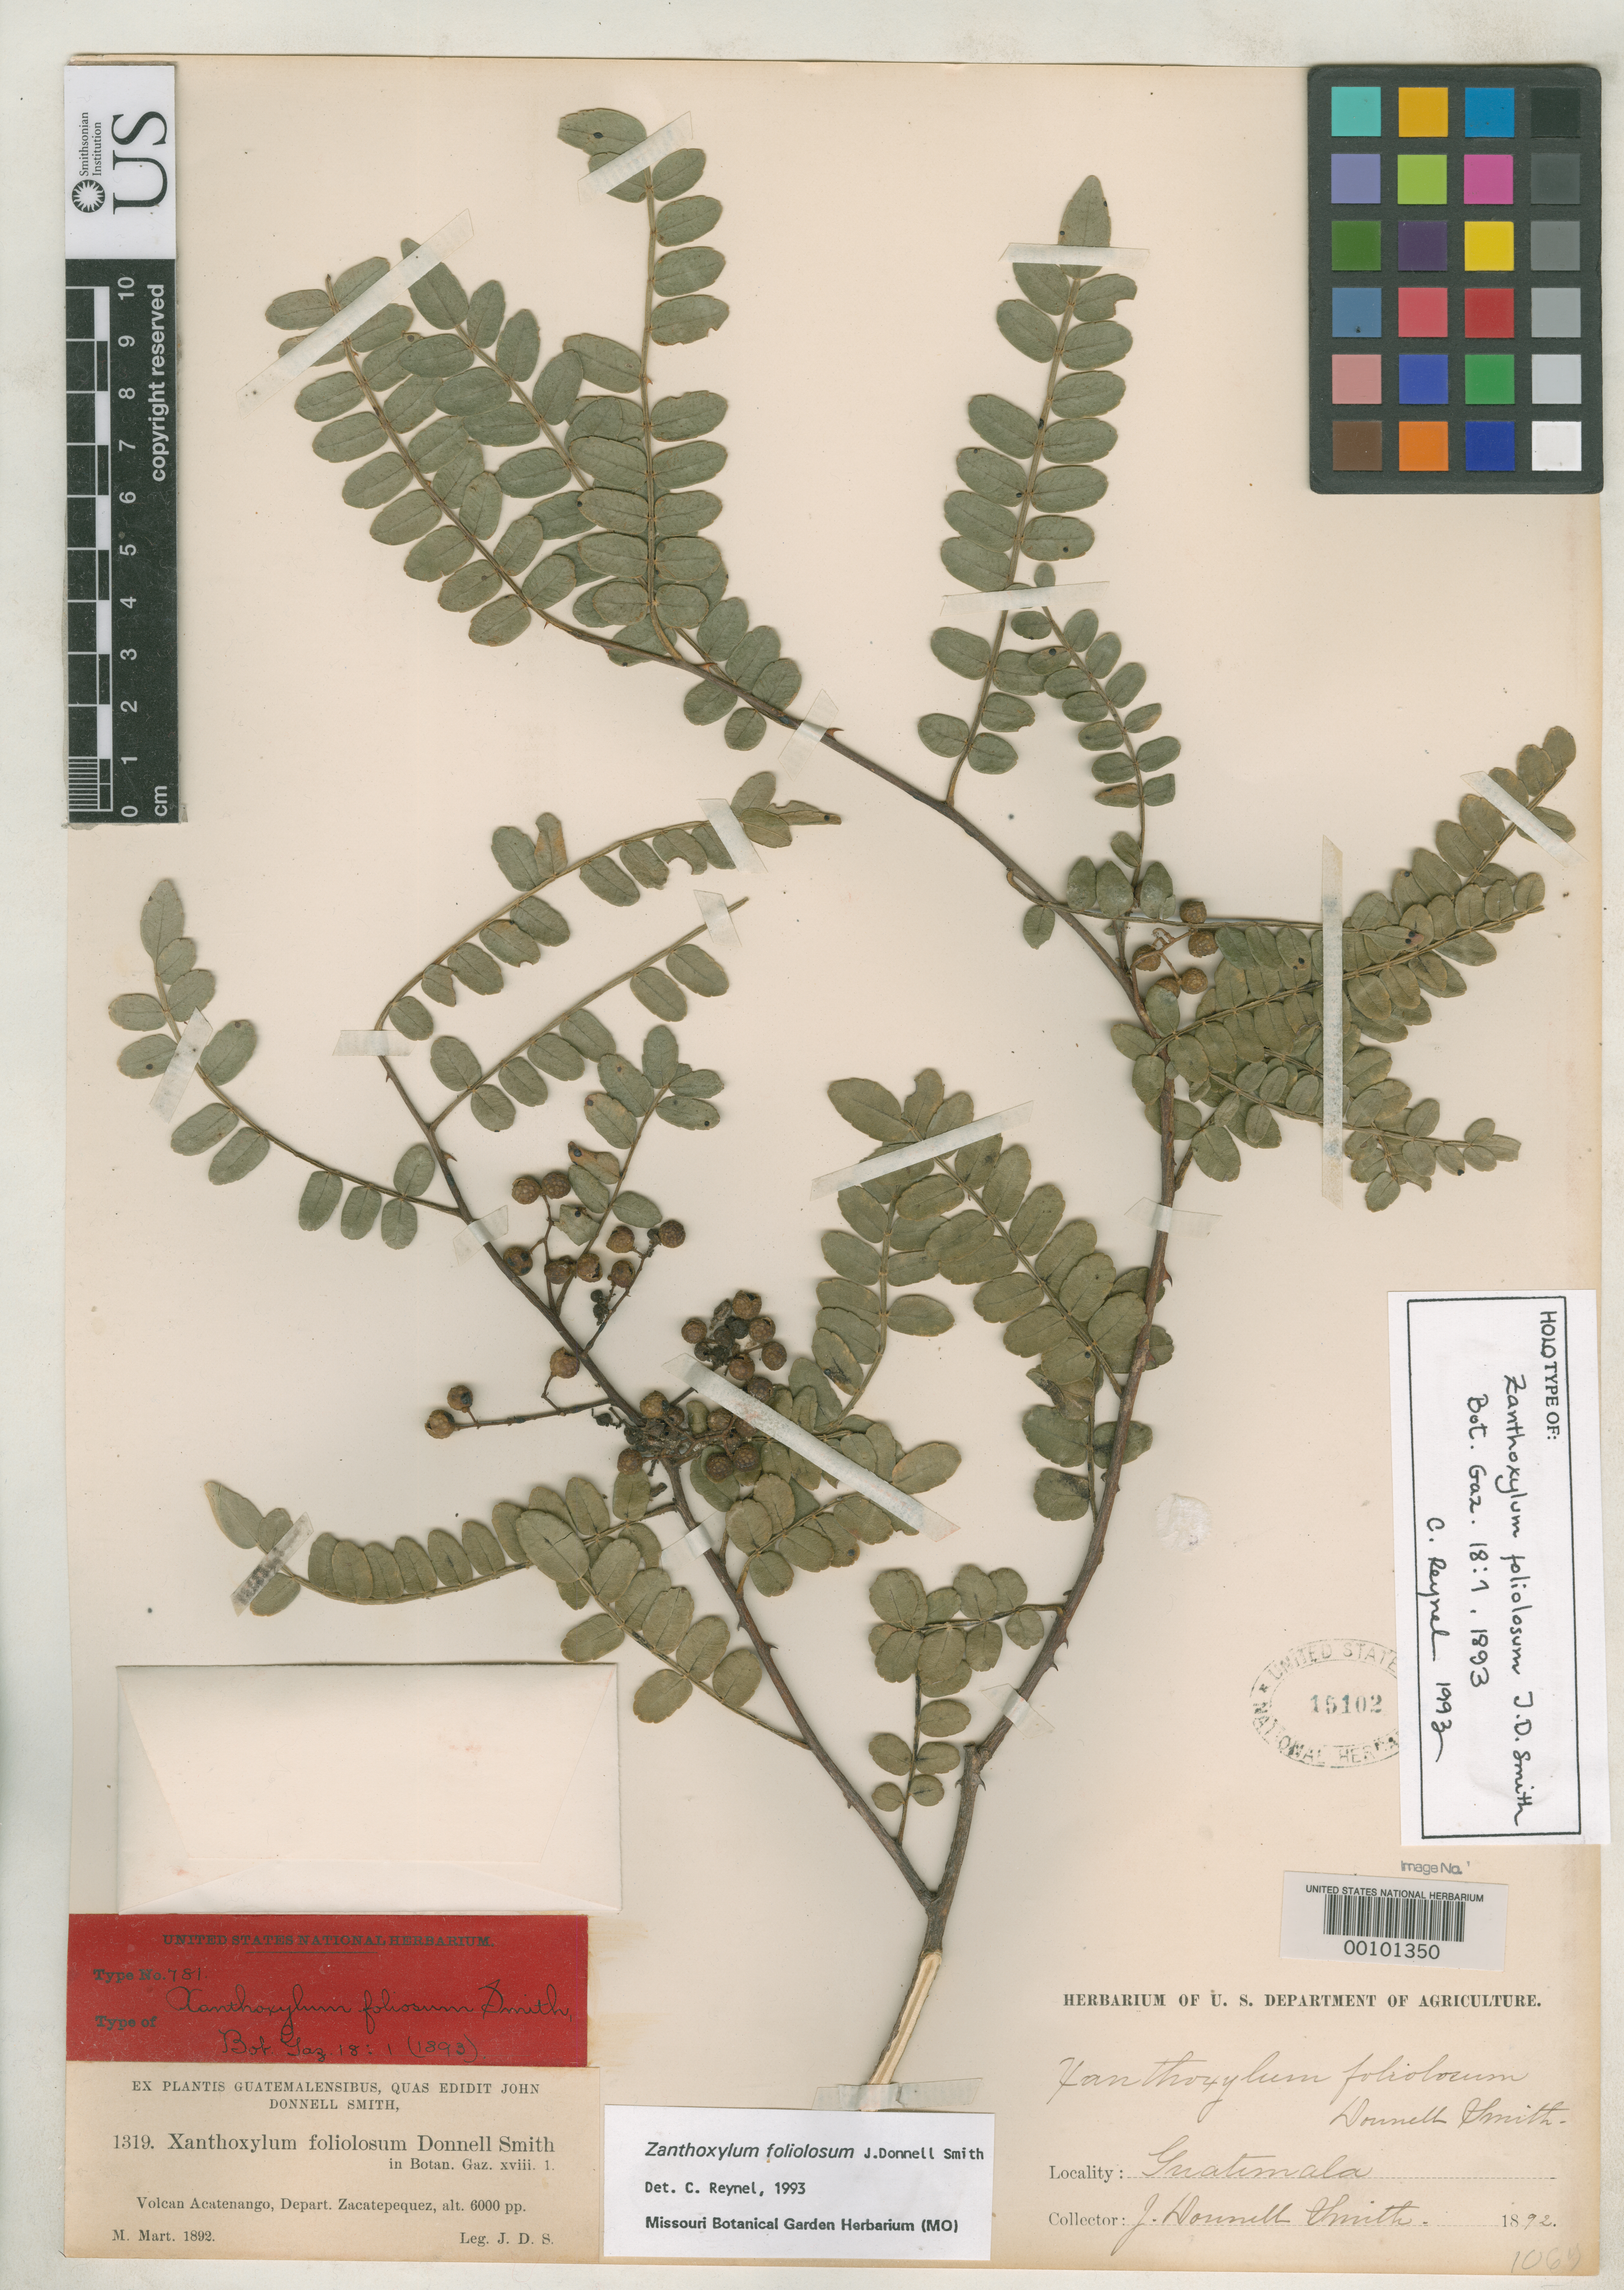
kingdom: Plantae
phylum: Tracheophyta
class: Magnoliopsida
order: Sapindales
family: Rutaceae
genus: Zanthoxylum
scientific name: Zanthoxylum foliolosum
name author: Donn. Sm.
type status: Isotype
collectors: J. Donnell Smith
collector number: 1319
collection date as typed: Mar 1892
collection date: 1892-03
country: Guatemala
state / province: Sacatepéquez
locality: San Rafael, Volcan Acatenango.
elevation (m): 1829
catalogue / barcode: US 15102